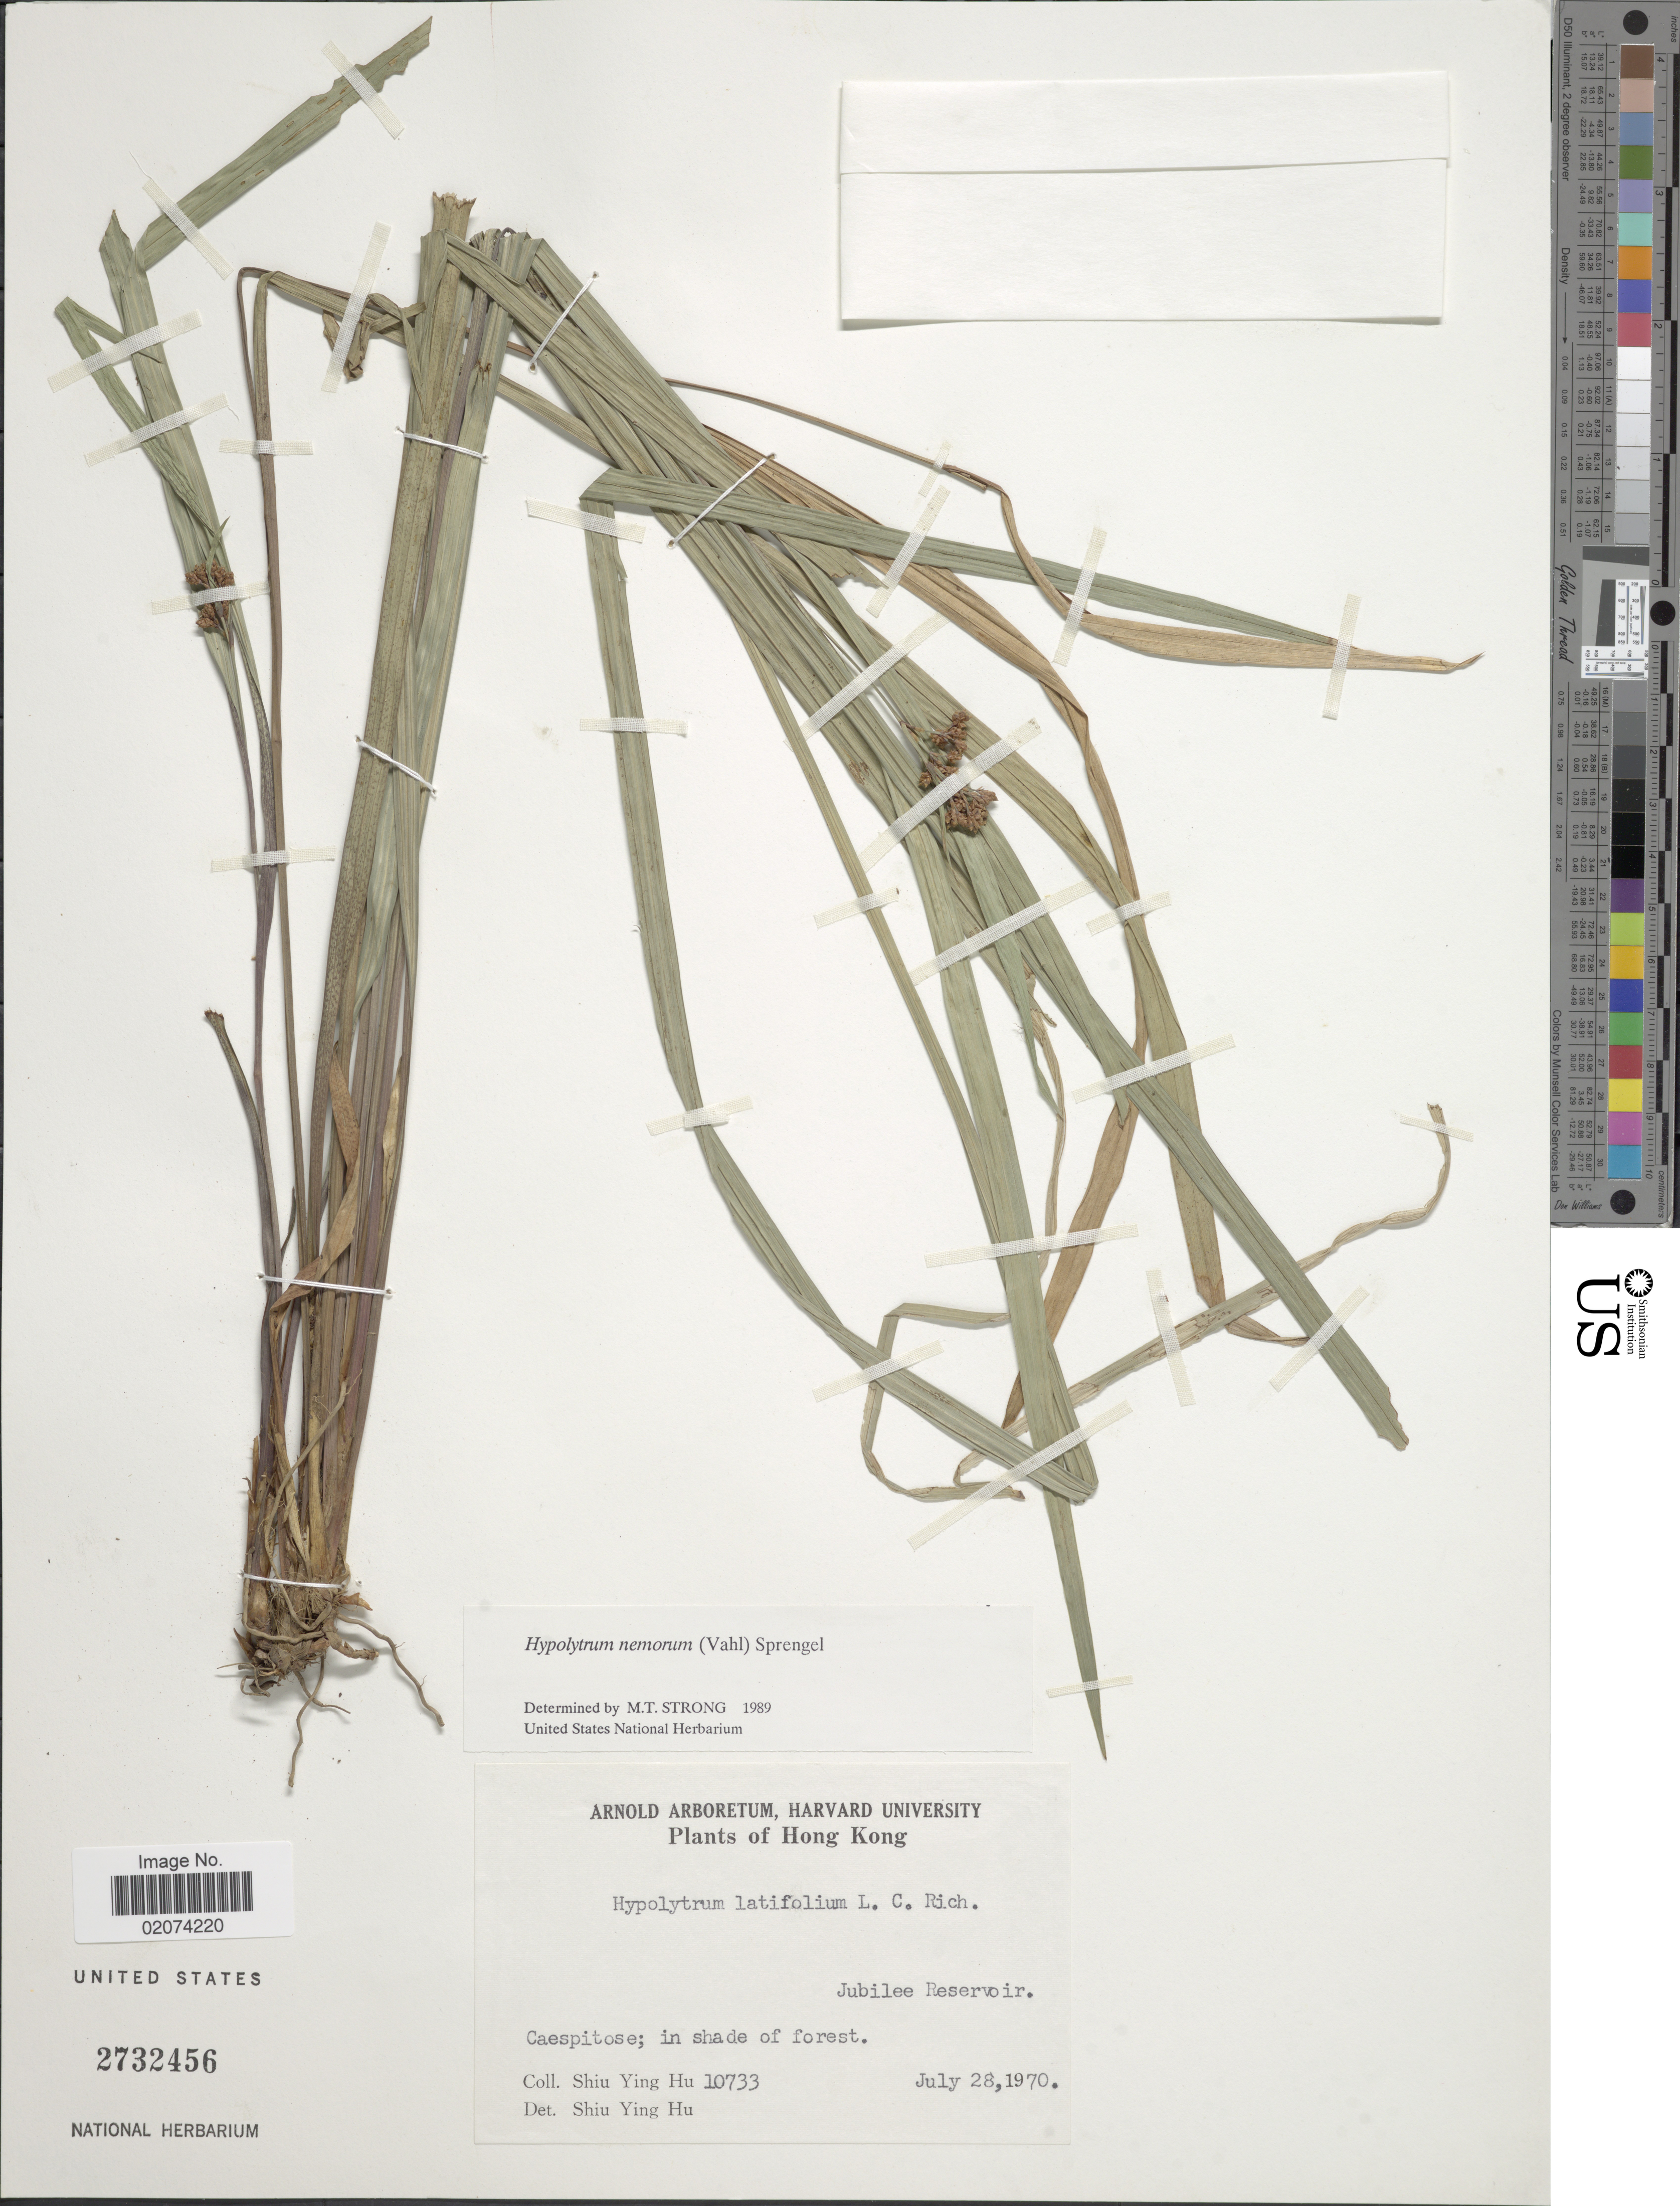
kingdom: Plantae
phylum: Tracheophyta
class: Liliopsida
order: Poales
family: Cyperaceae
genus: Hypolytrum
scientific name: Hypolytrum nemorum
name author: (Vahl) Spreng.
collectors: S. Y. Hu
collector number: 10733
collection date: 1970-07-28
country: China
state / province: Hong Kong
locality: Jubilee Reservoir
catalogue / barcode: US 2732456